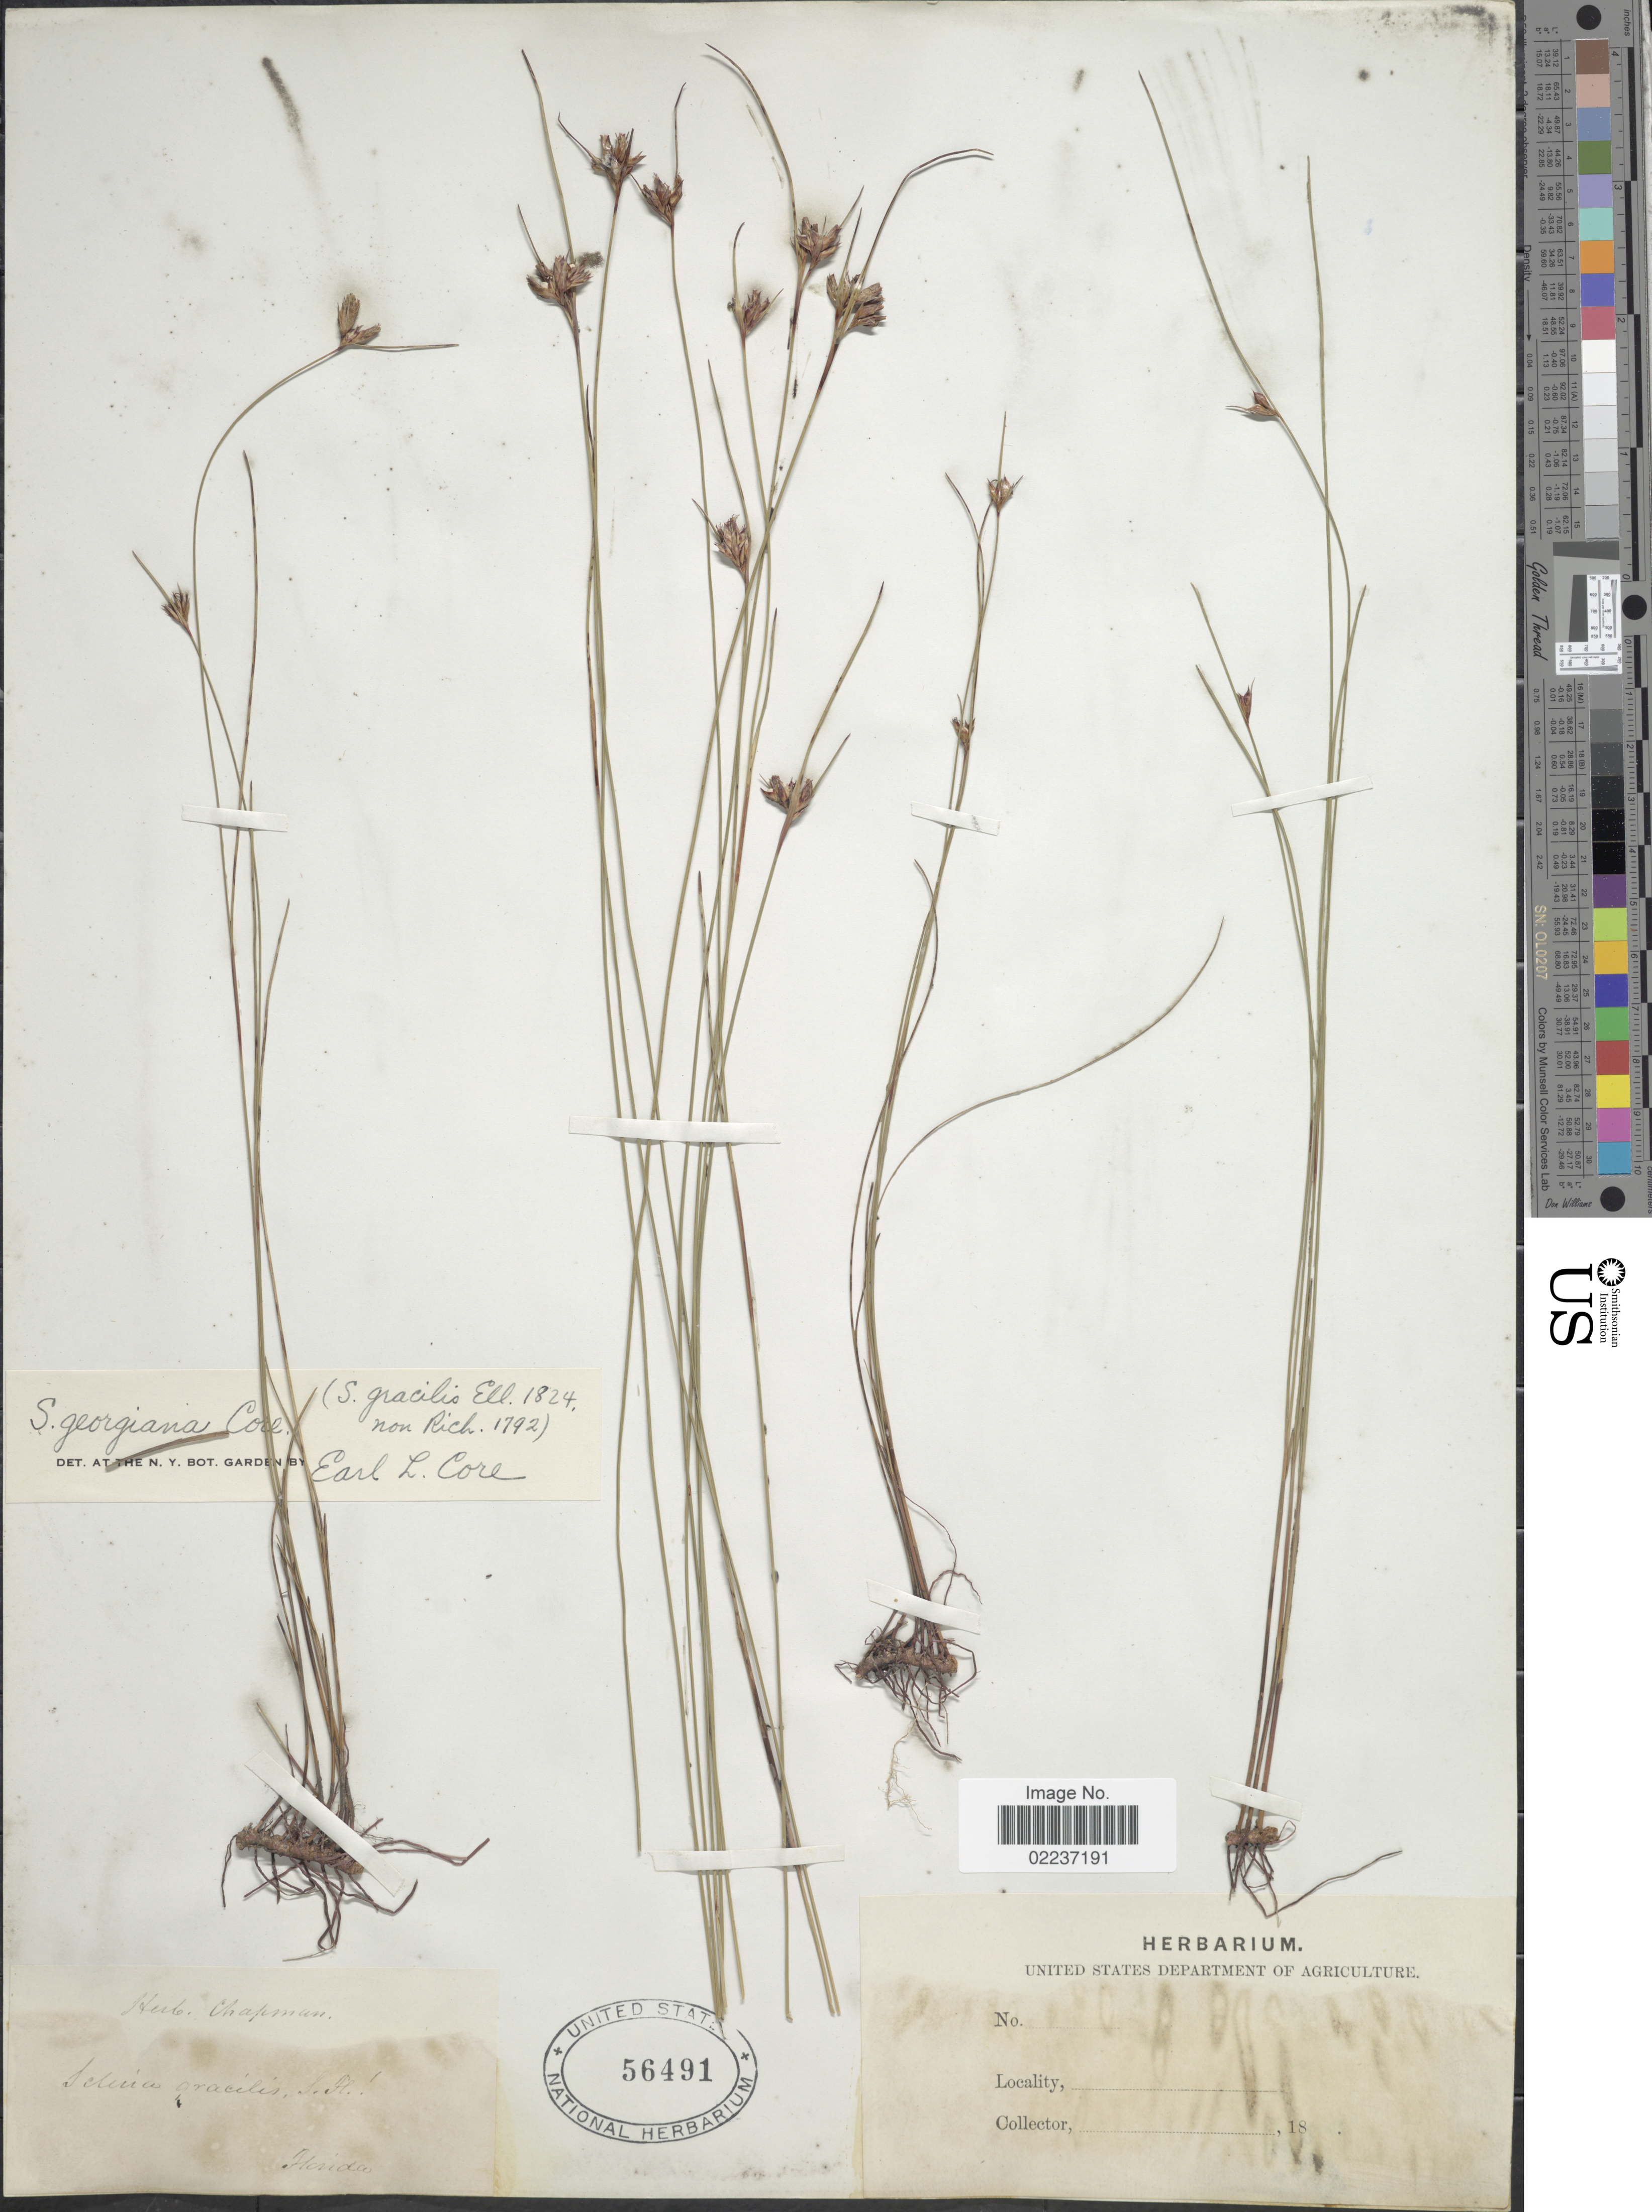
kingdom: Plantae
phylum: Tracheophyta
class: Liliopsida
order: Poales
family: Cyperaceae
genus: Scleria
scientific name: Scleria georgiana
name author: Core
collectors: ex herb. Chapman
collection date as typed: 18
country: United States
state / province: Florida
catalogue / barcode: US 56491